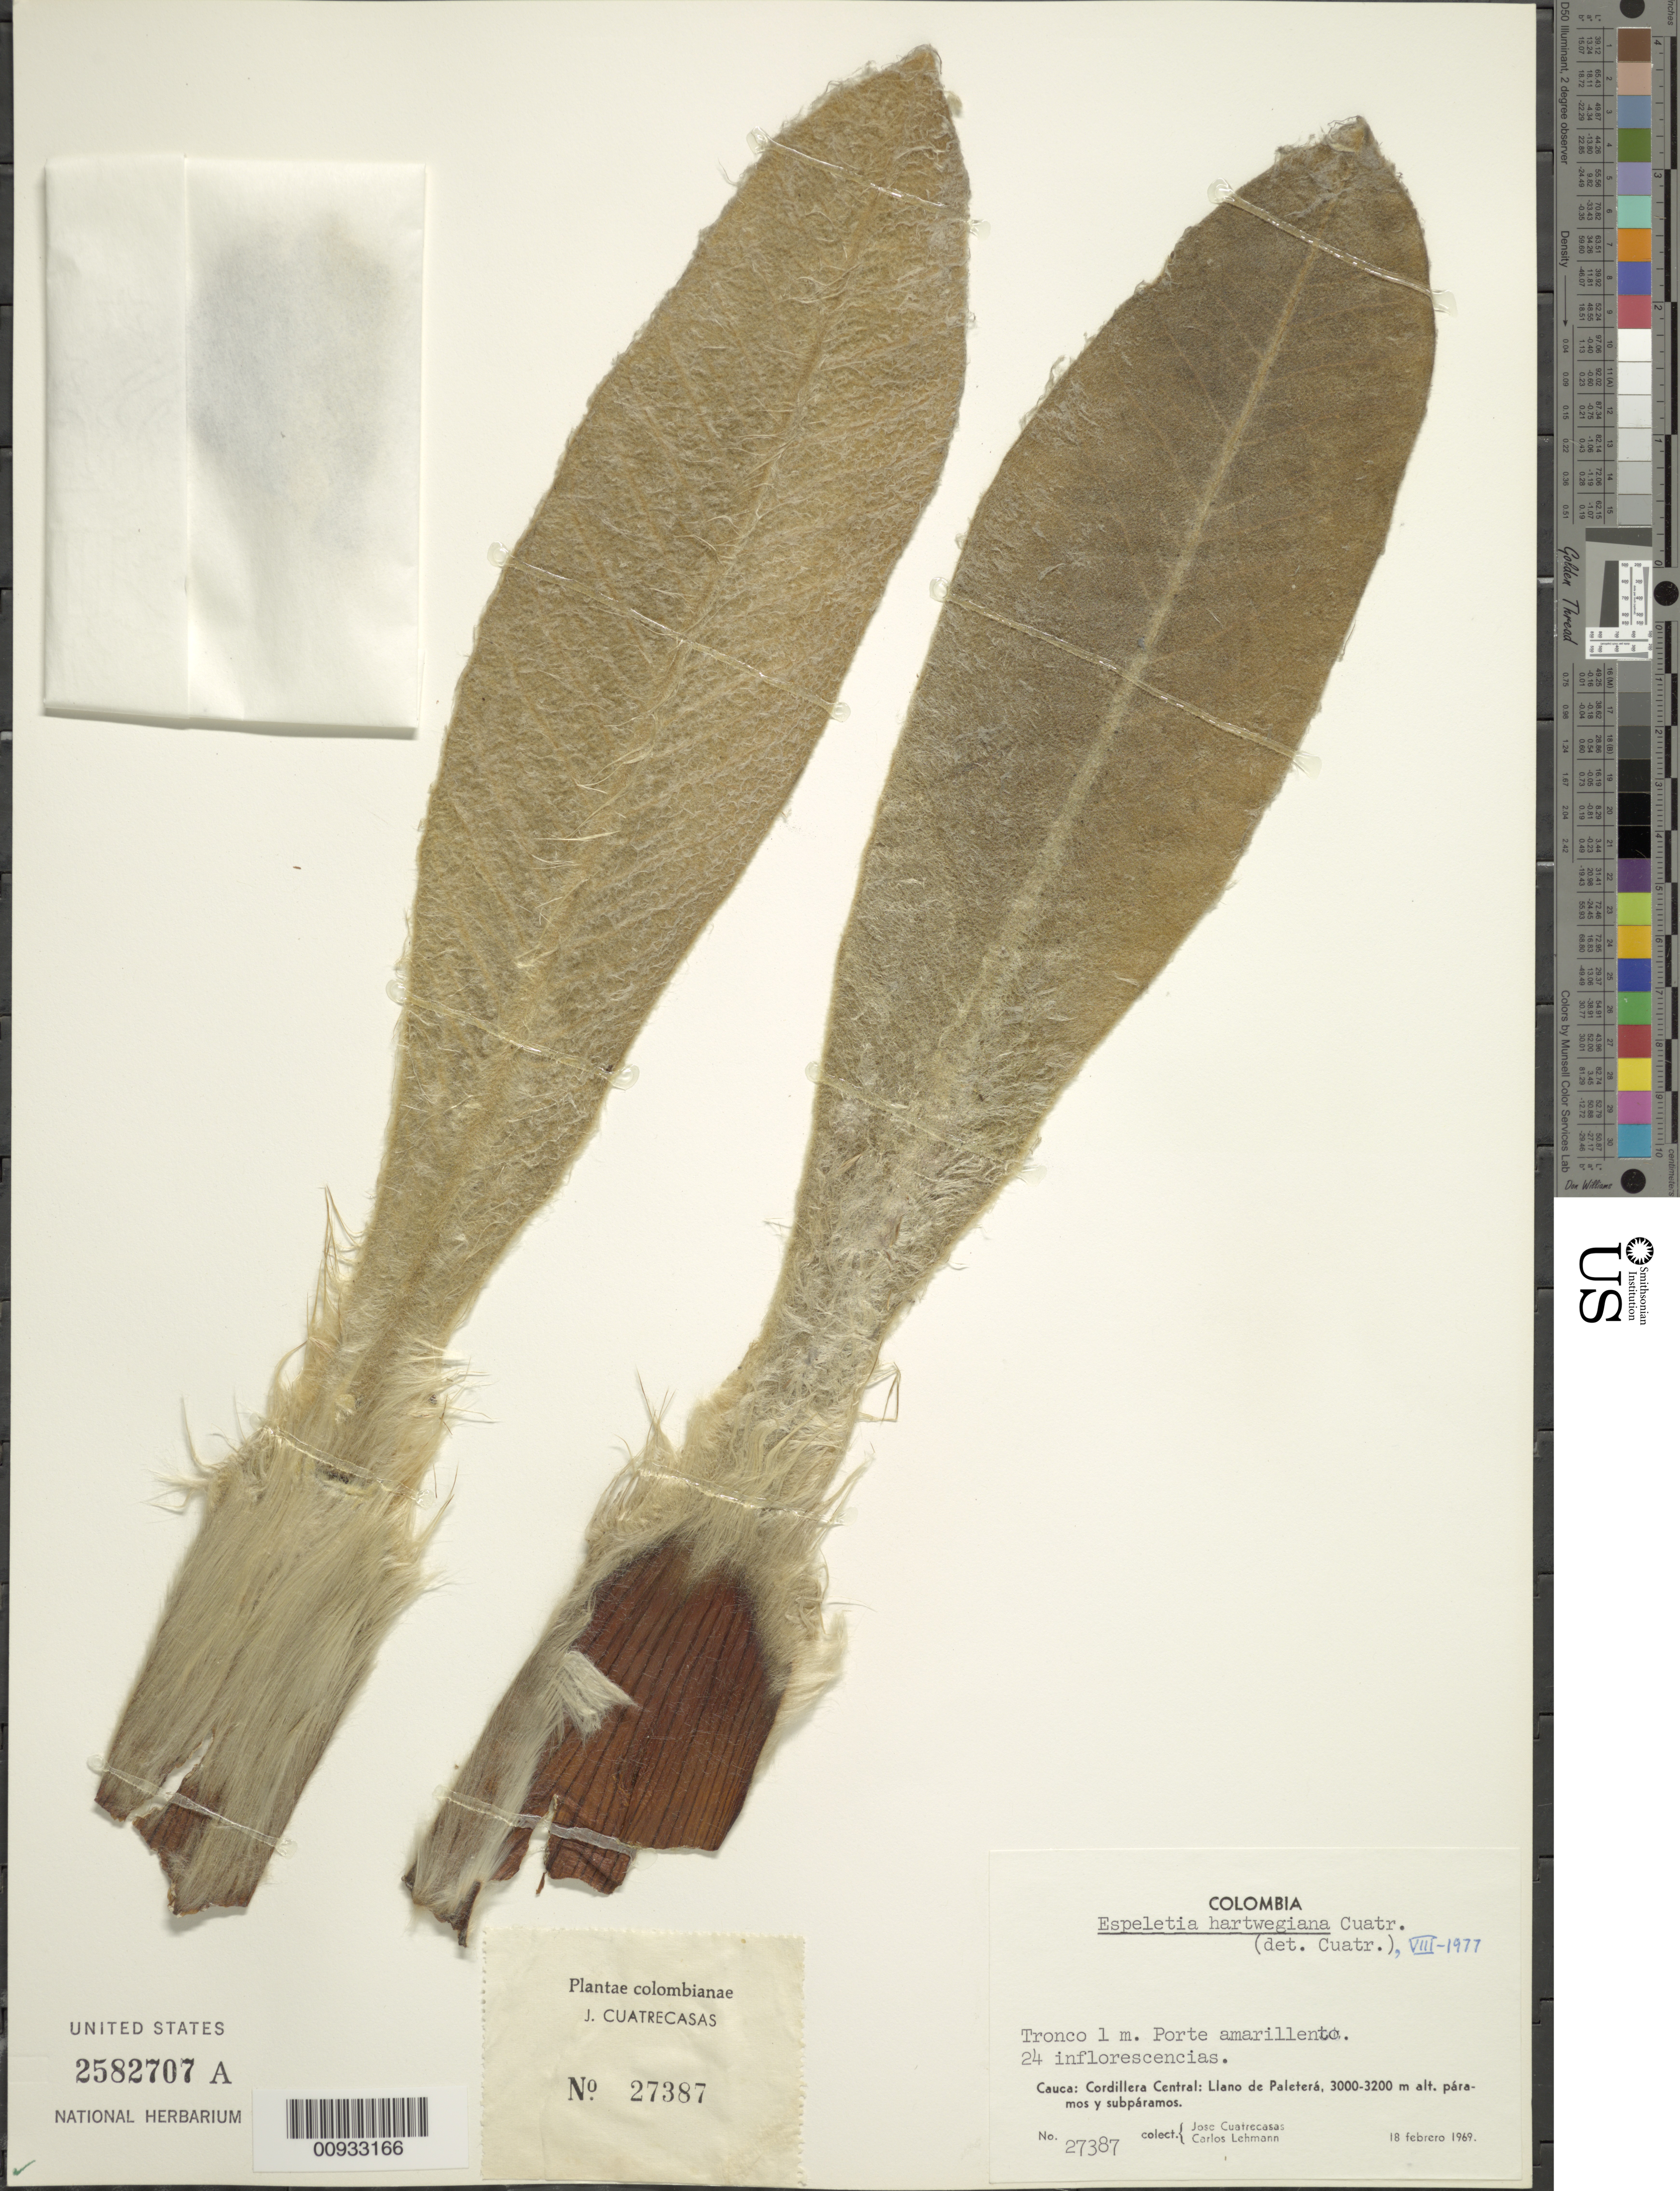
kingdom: Plantae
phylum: Tracheophyta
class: Magnoliopsida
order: Asterales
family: Asteraceae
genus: Espeletia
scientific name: Espeletia hartwegiana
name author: Sch. Bip. ex Cuatrec.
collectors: J. Cuatrecasas & C. Lehmann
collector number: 27387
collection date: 1969-02-18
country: Colombia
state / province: Cauca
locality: Cordillera Central: Llano de Paletera.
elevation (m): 3000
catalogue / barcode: US 2582707A